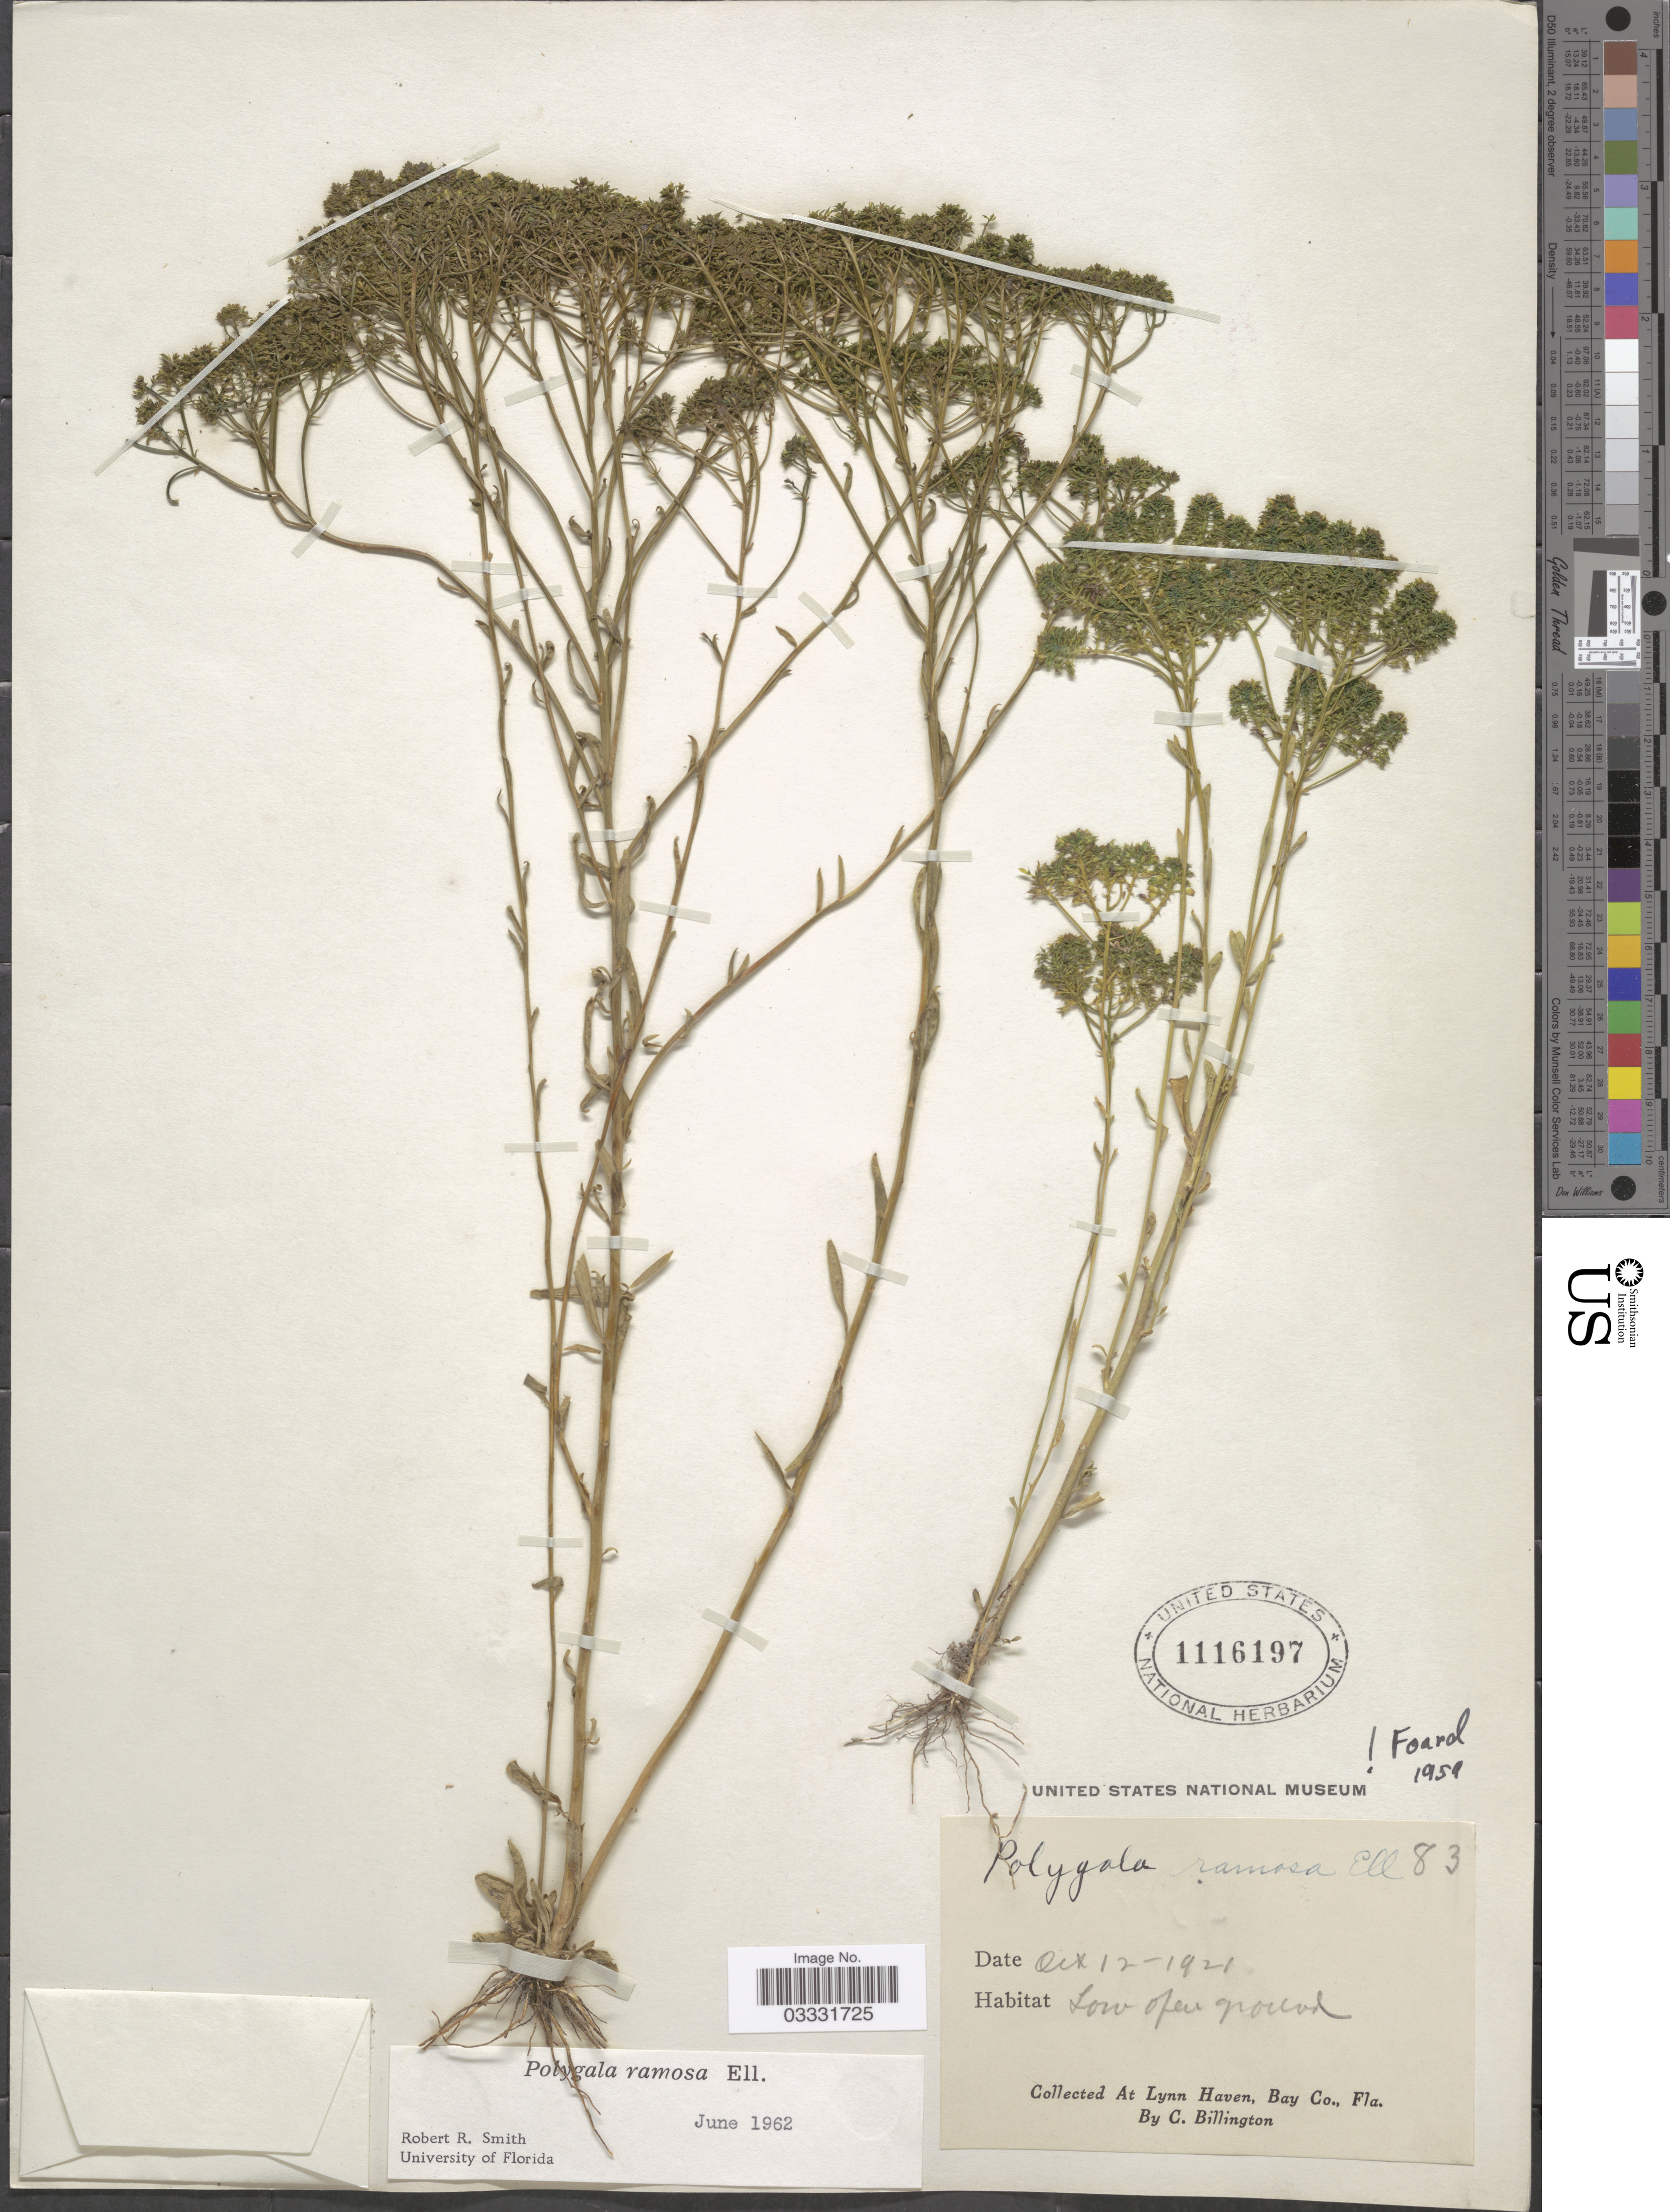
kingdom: Plantae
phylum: Tracheophyta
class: Magnoliopsida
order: Fabales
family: Polygalaceae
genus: Polygala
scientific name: Polygala ramosa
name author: Elliott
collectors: C. Billington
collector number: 83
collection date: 1921-10-12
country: United States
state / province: Florida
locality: At Lynn Haven, Bay Co.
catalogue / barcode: US 1116197